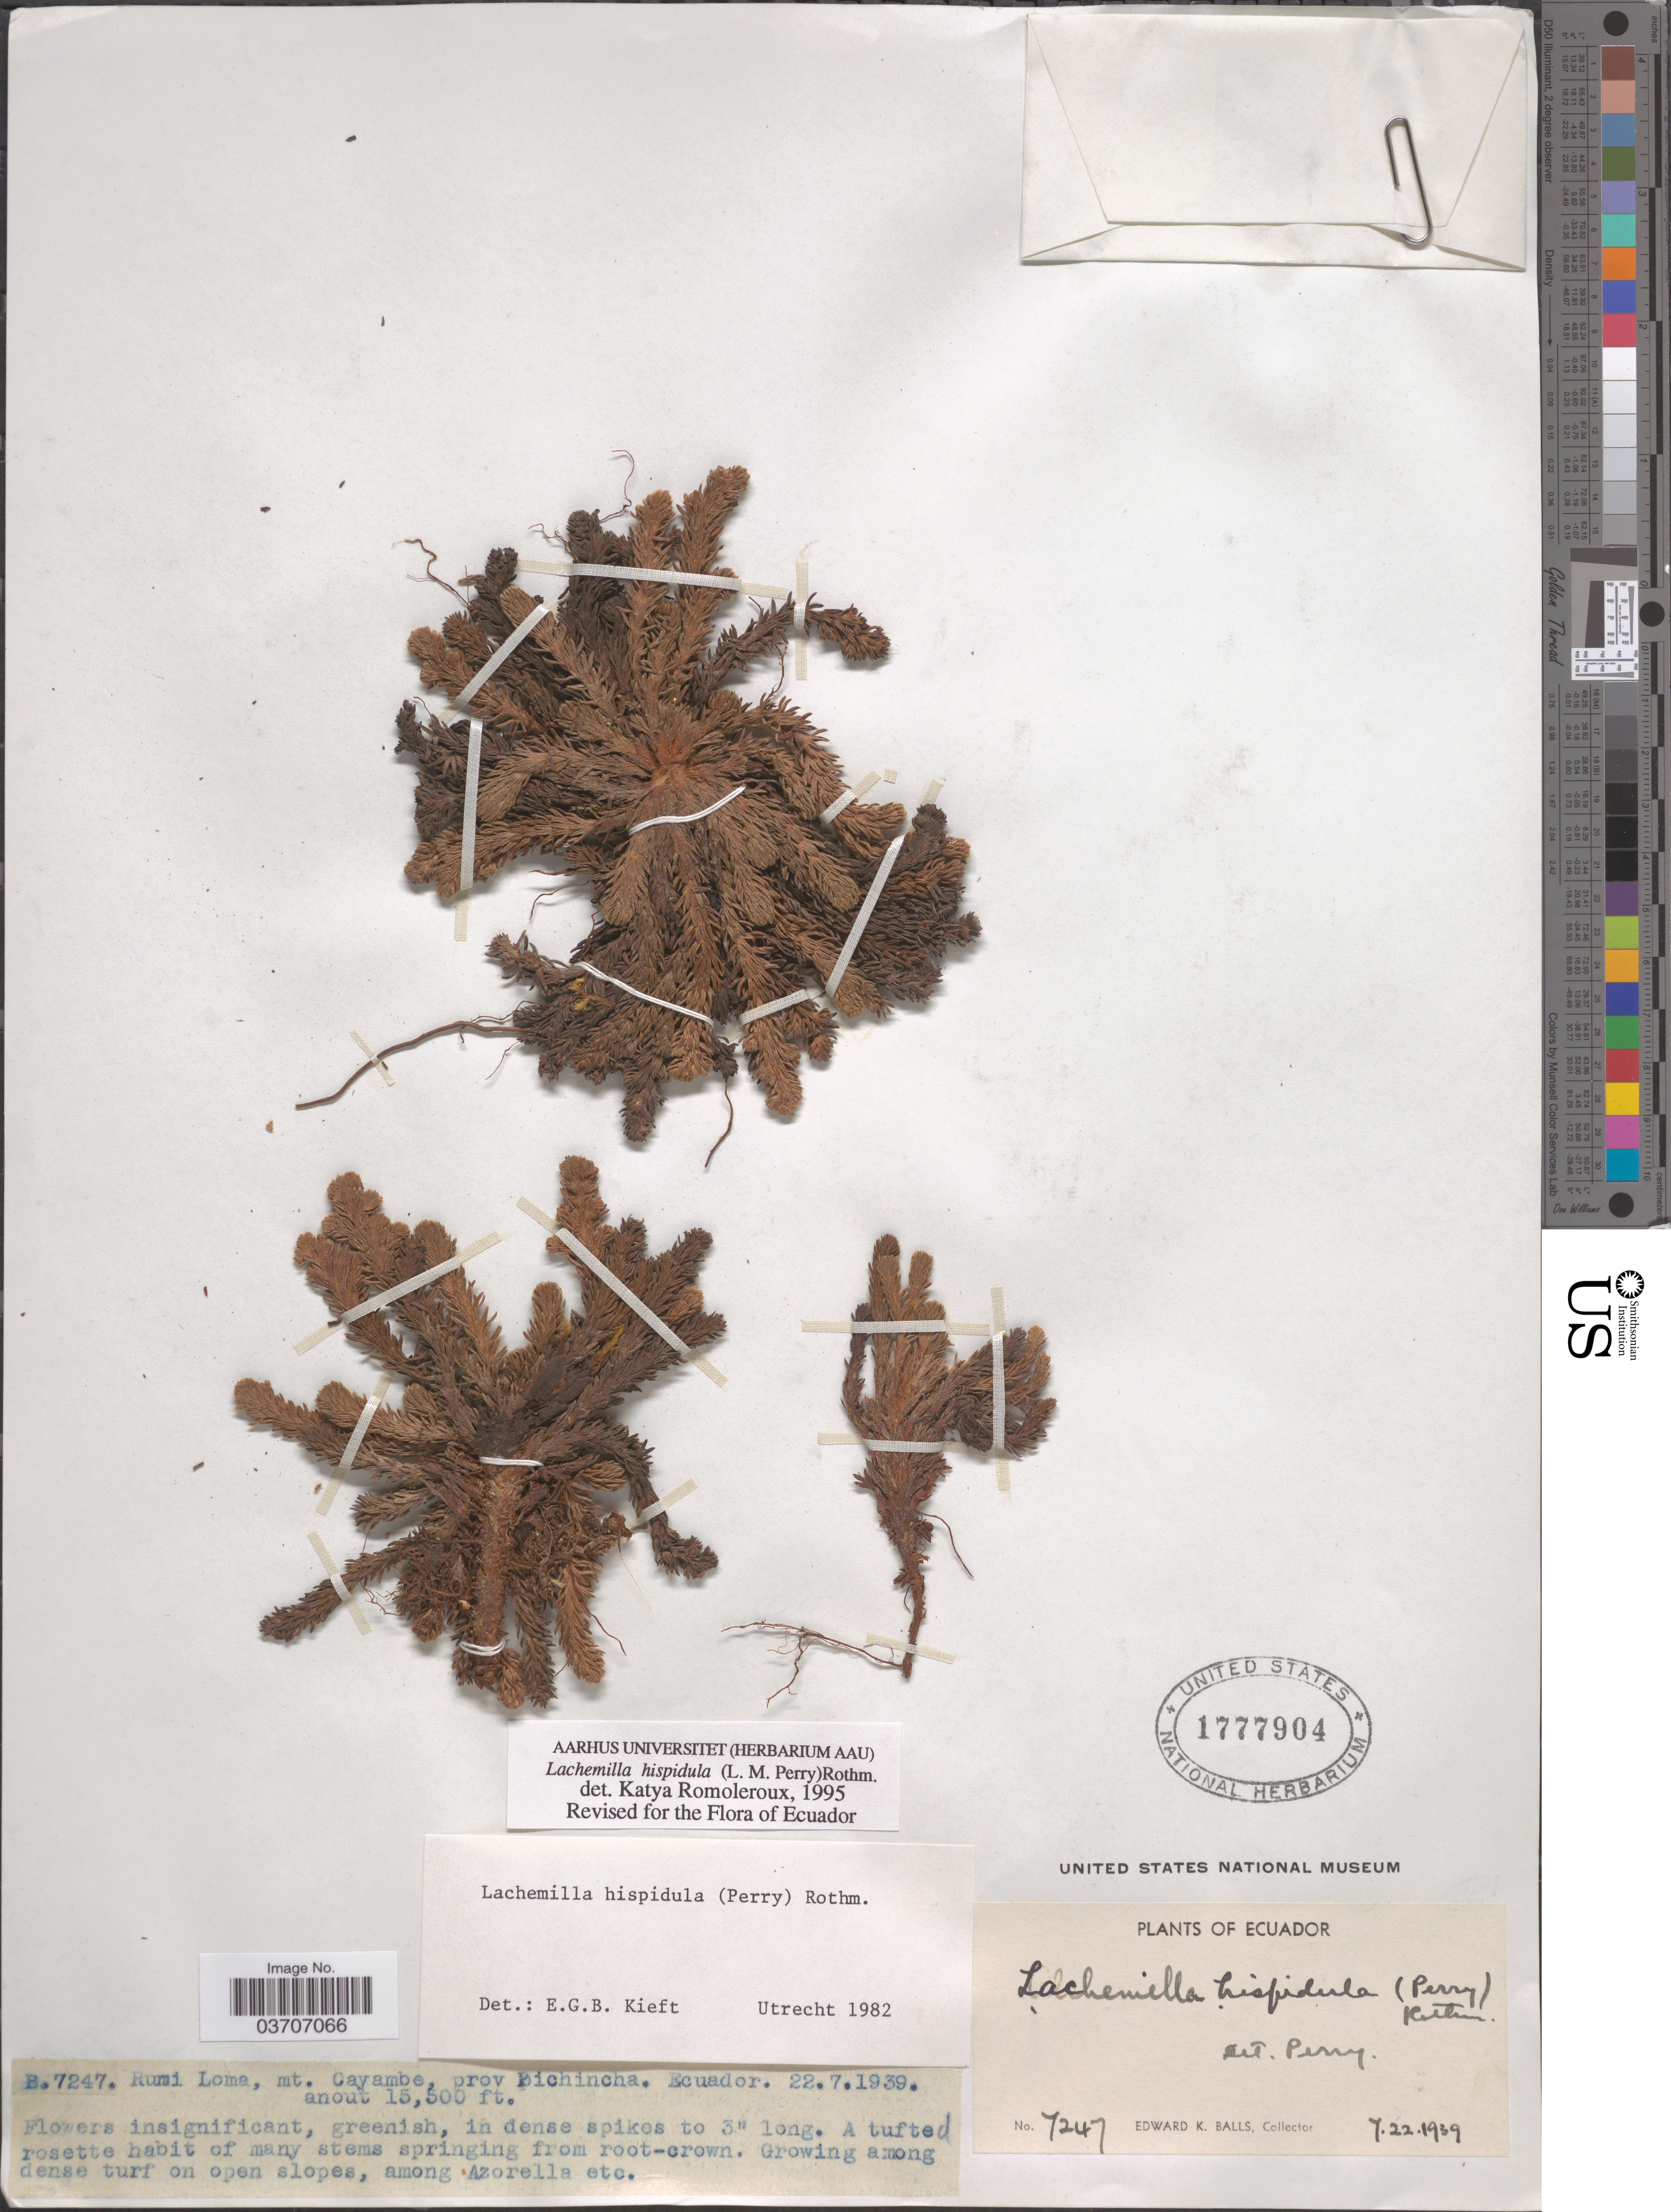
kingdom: Plantae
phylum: Tracheophyta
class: Magnoliopsida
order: Rosales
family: Rosaceae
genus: Lachemilla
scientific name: Lachemilla hispidula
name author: (L.M. Perry) Rothm.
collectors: E. K. Balls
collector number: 7247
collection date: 1939-07-22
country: Ecuador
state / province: Pichincha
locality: Rumi Loma, mt. Cayambe.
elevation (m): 4724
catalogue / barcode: US 1777904